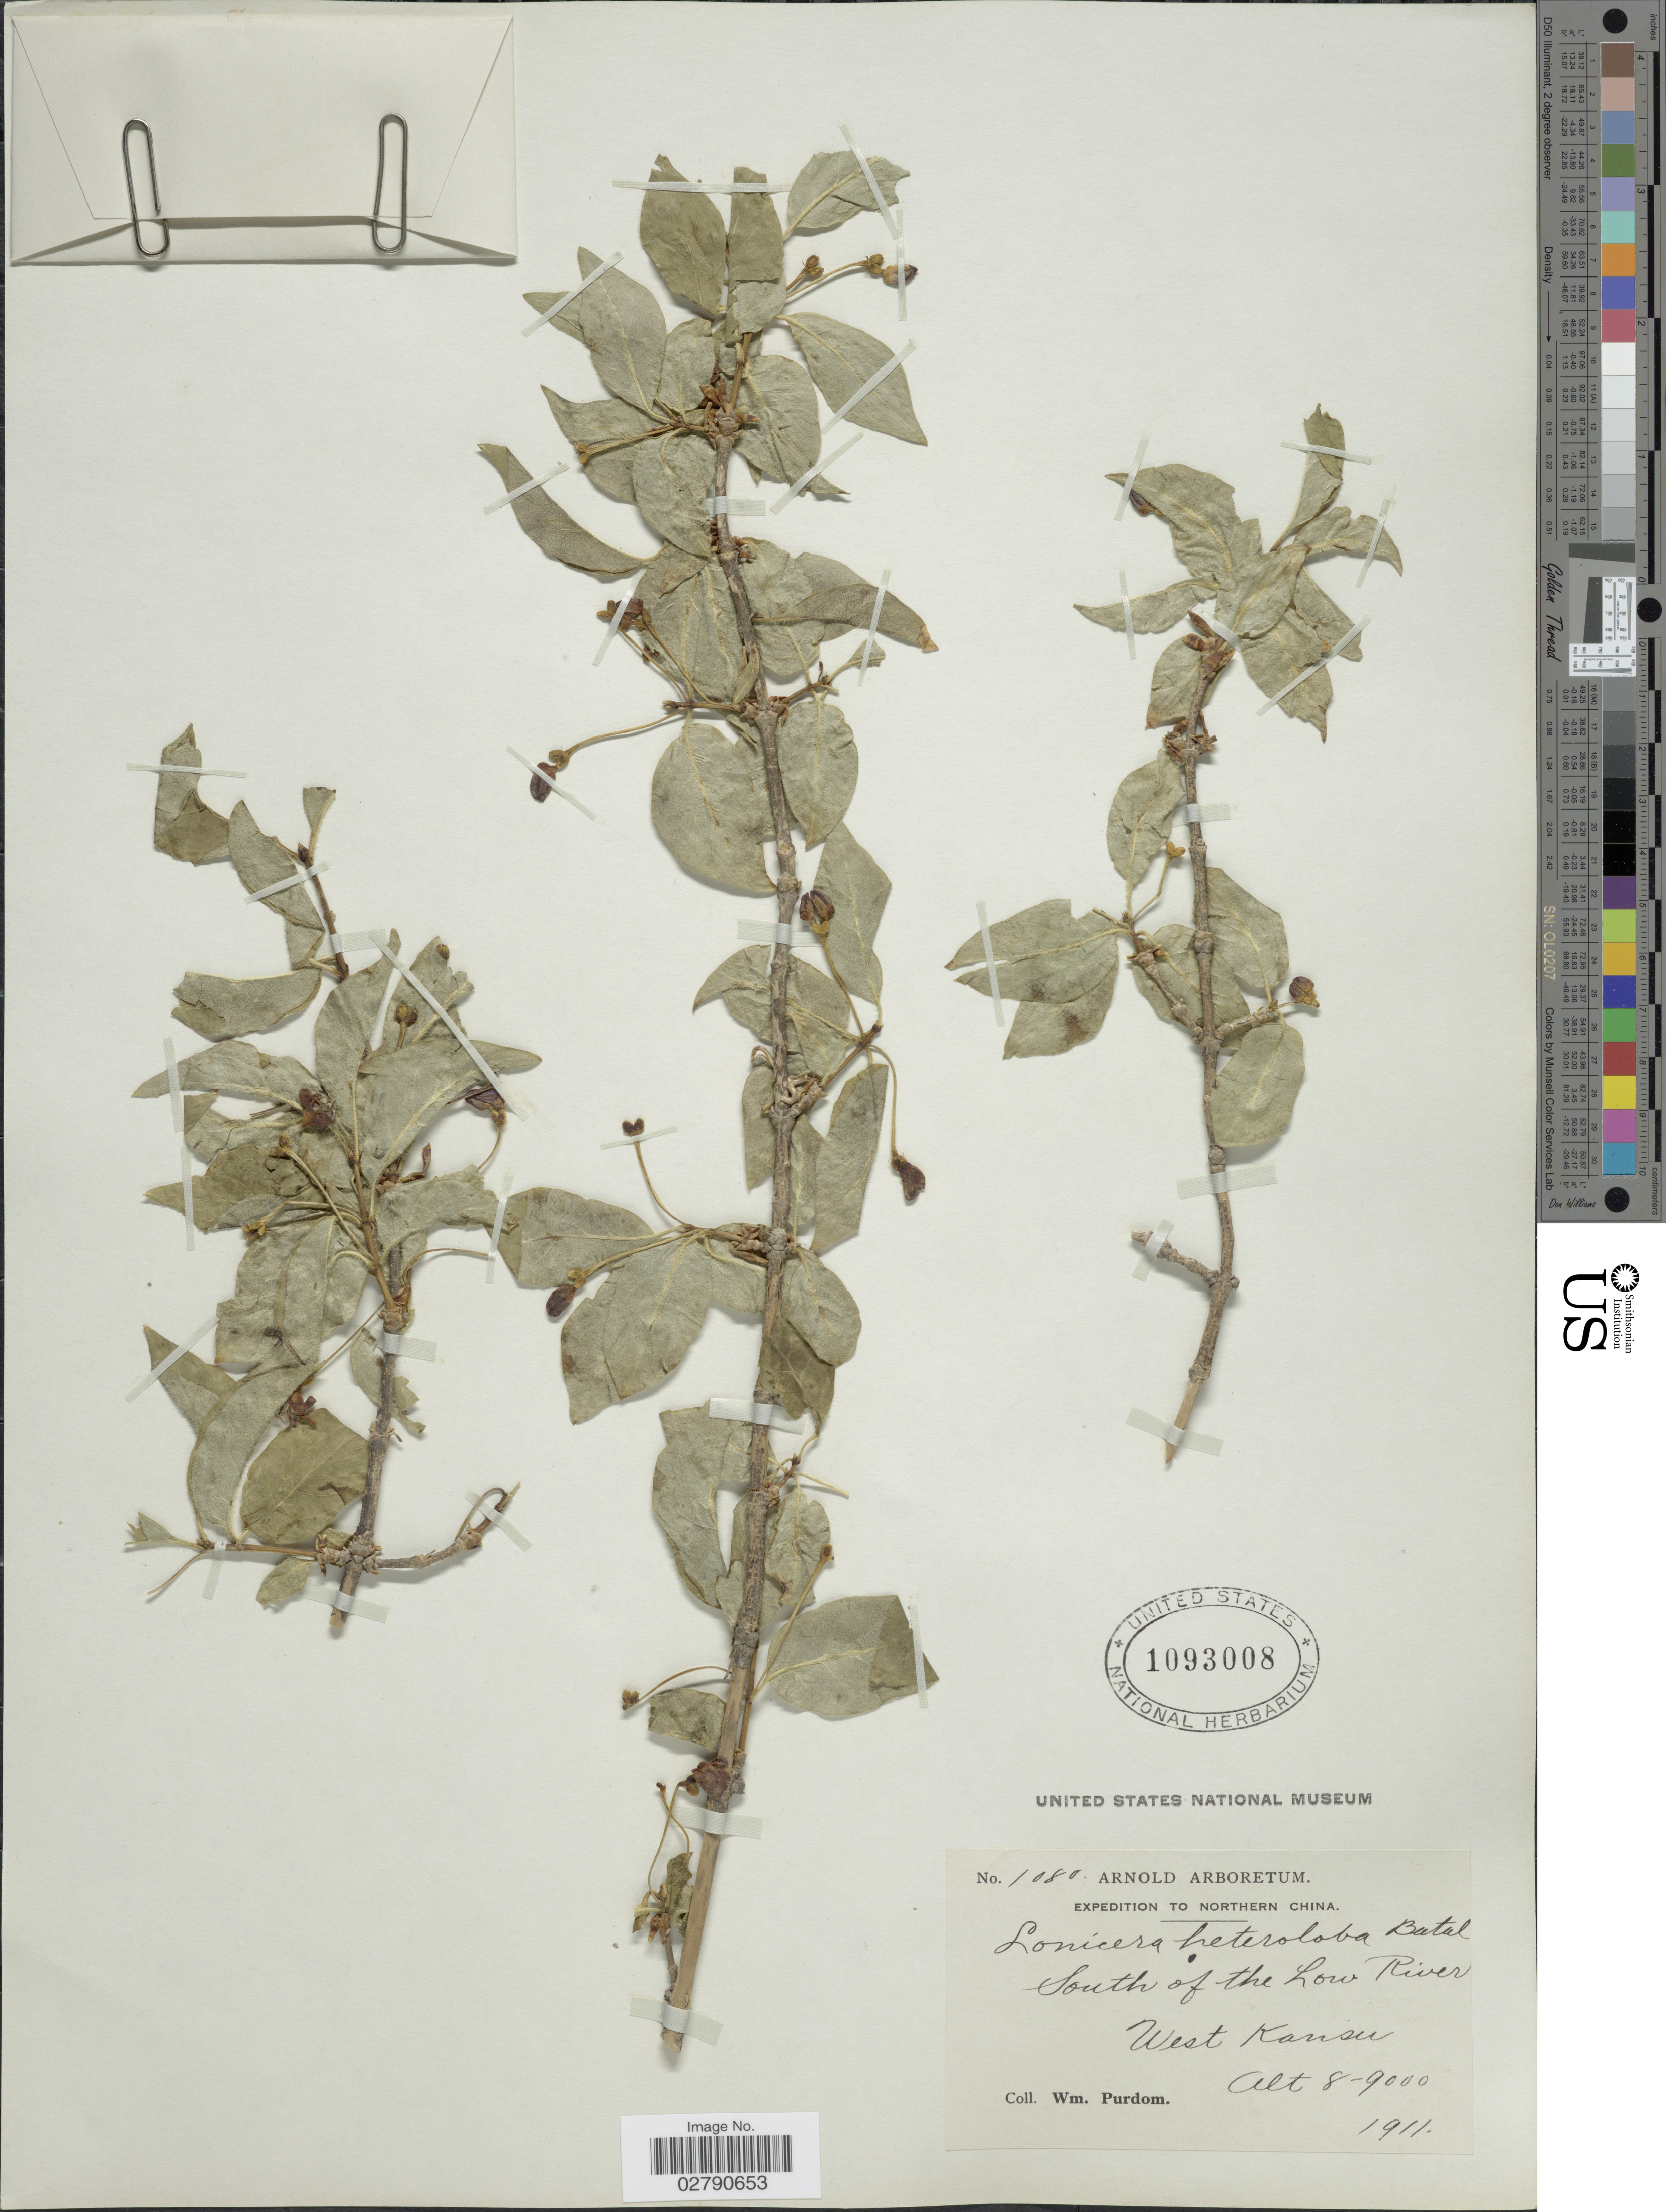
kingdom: Plantae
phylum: Tracheophyta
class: Magnoliopsida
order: Dipsacales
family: Caprifoliaceae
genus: Lonicera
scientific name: Lonicera heteroloba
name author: Batalin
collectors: W. Purdom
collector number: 1080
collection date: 1911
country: China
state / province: Gansu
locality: Northern China. South of the Low River. West Kansu.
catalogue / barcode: US 1093008